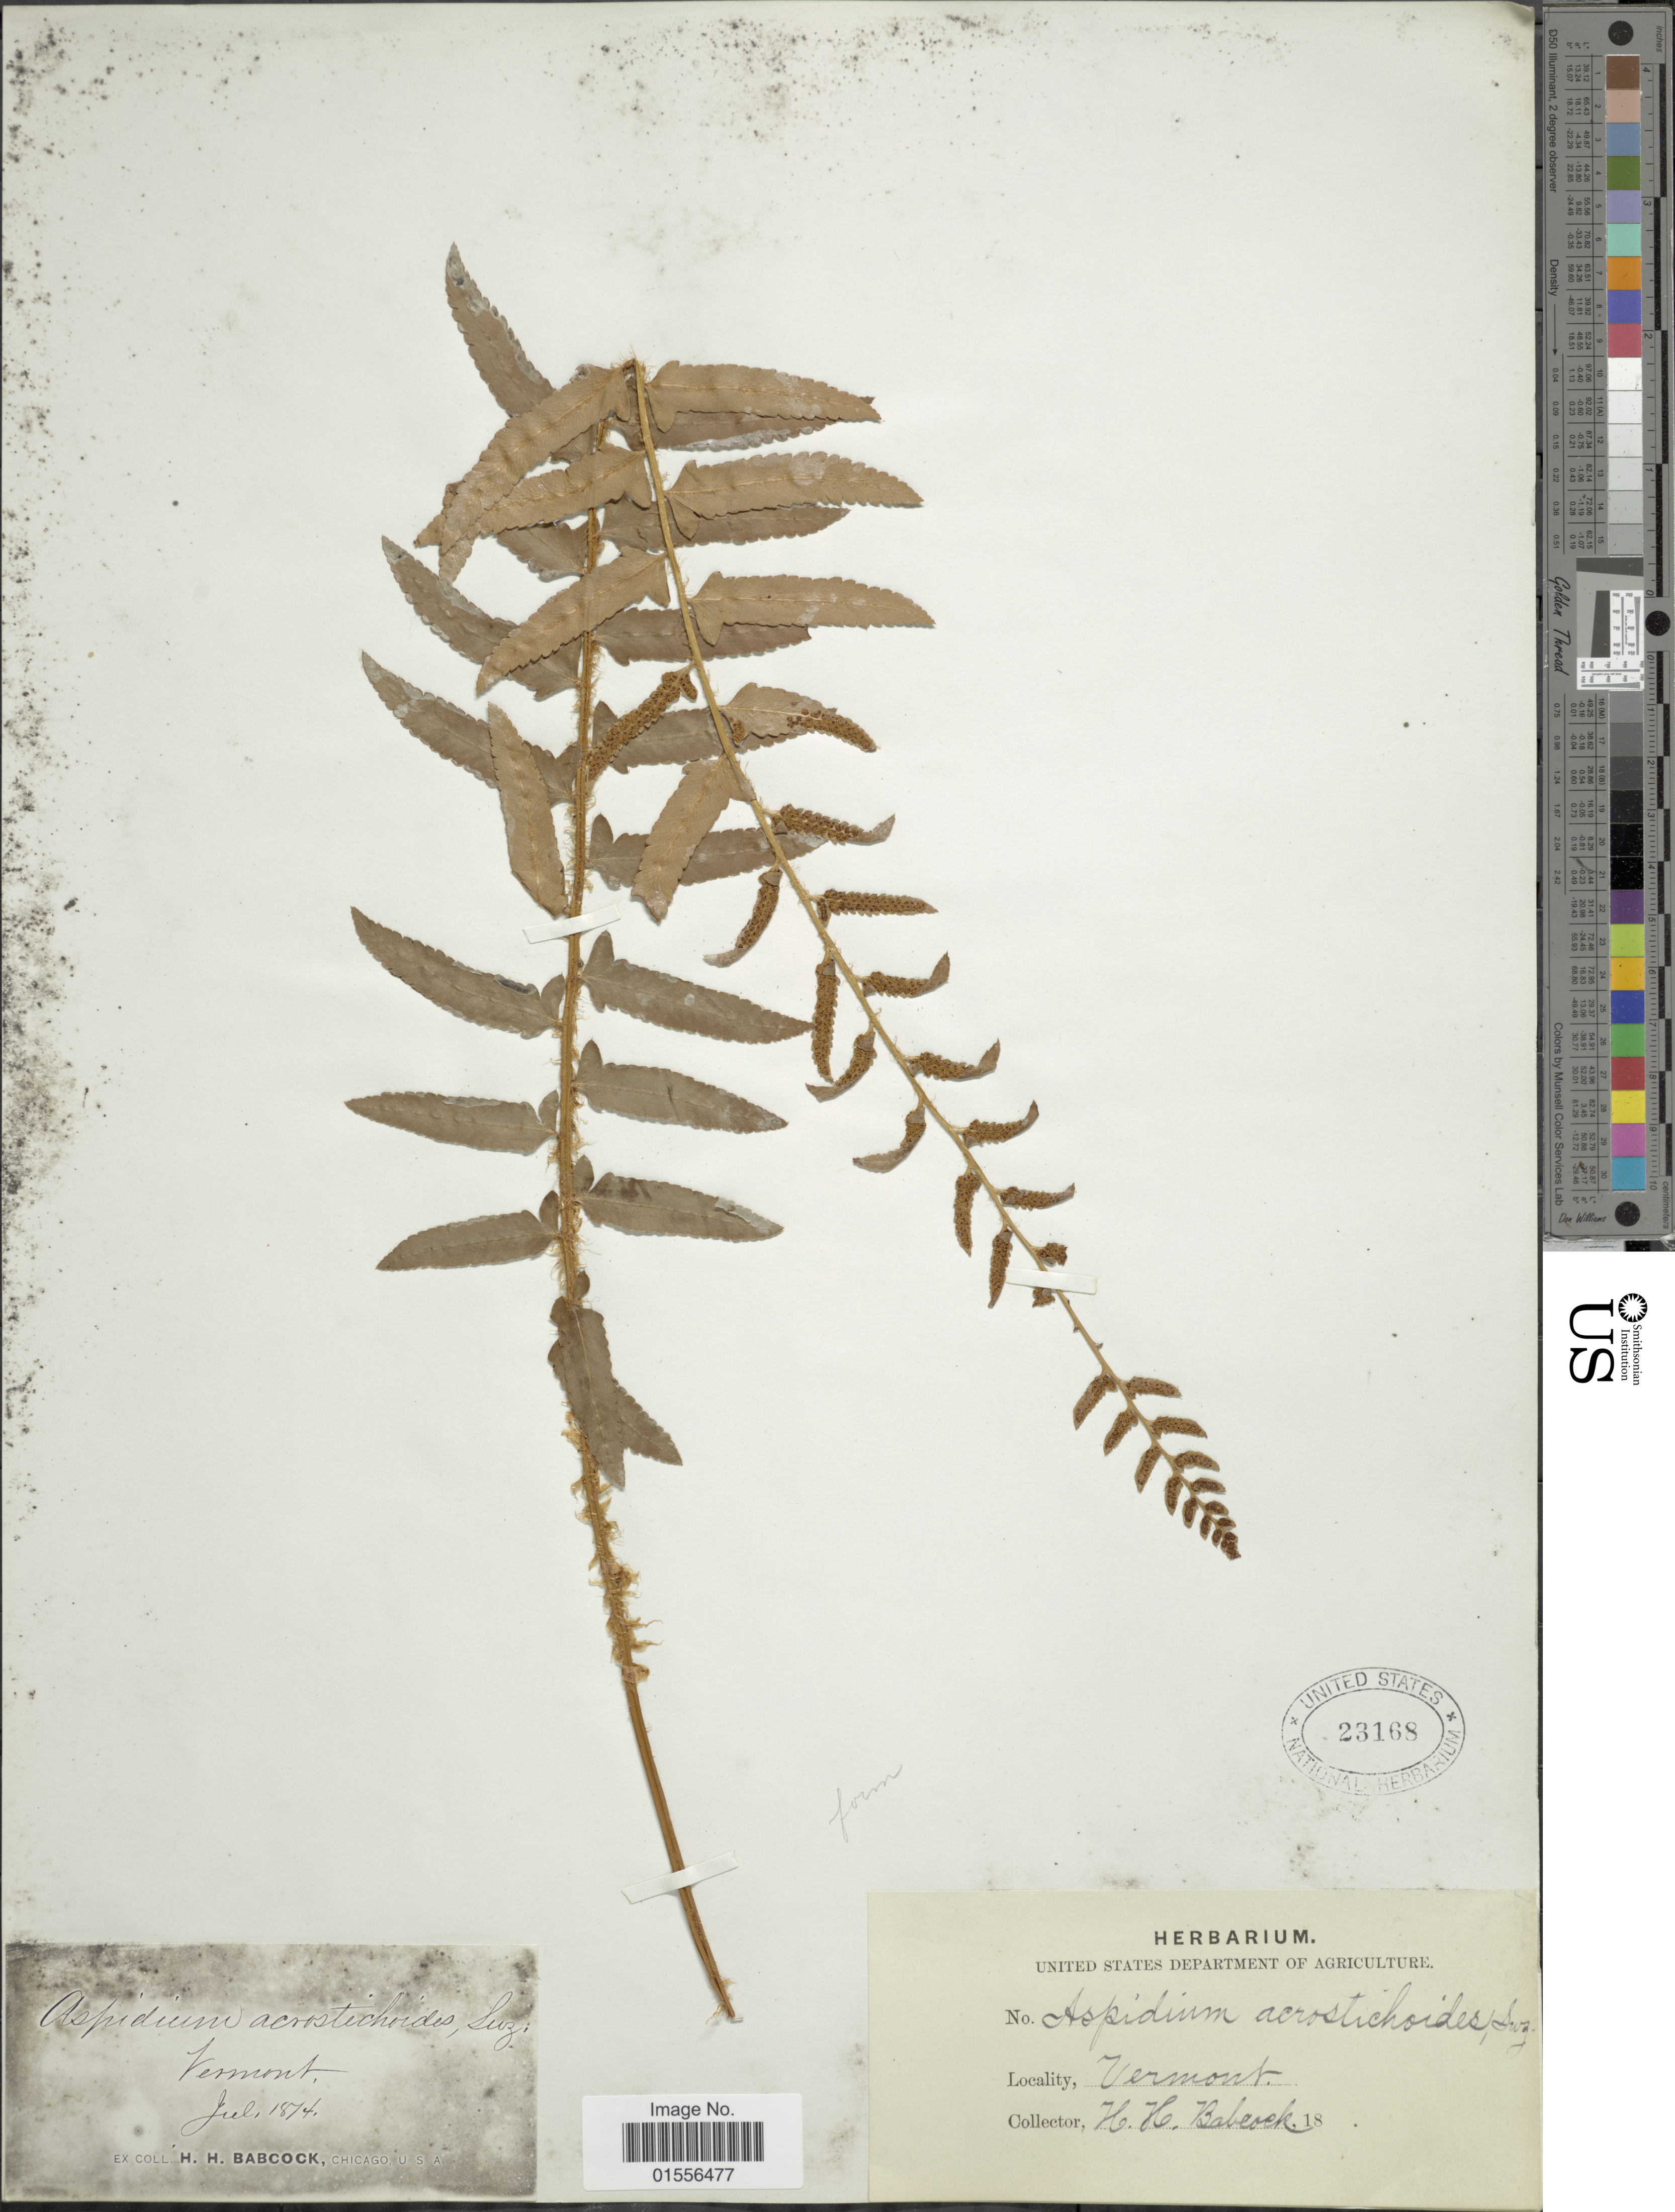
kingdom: Plantae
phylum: Tracheophyta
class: Polypodiopsida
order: Polypodiales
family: Dryopteridaceae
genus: Polystichum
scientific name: Polystichum acrostichoides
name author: (Michx.) Schott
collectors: H. Babcock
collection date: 1874-07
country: United States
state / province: Vermont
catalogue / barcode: US 23168